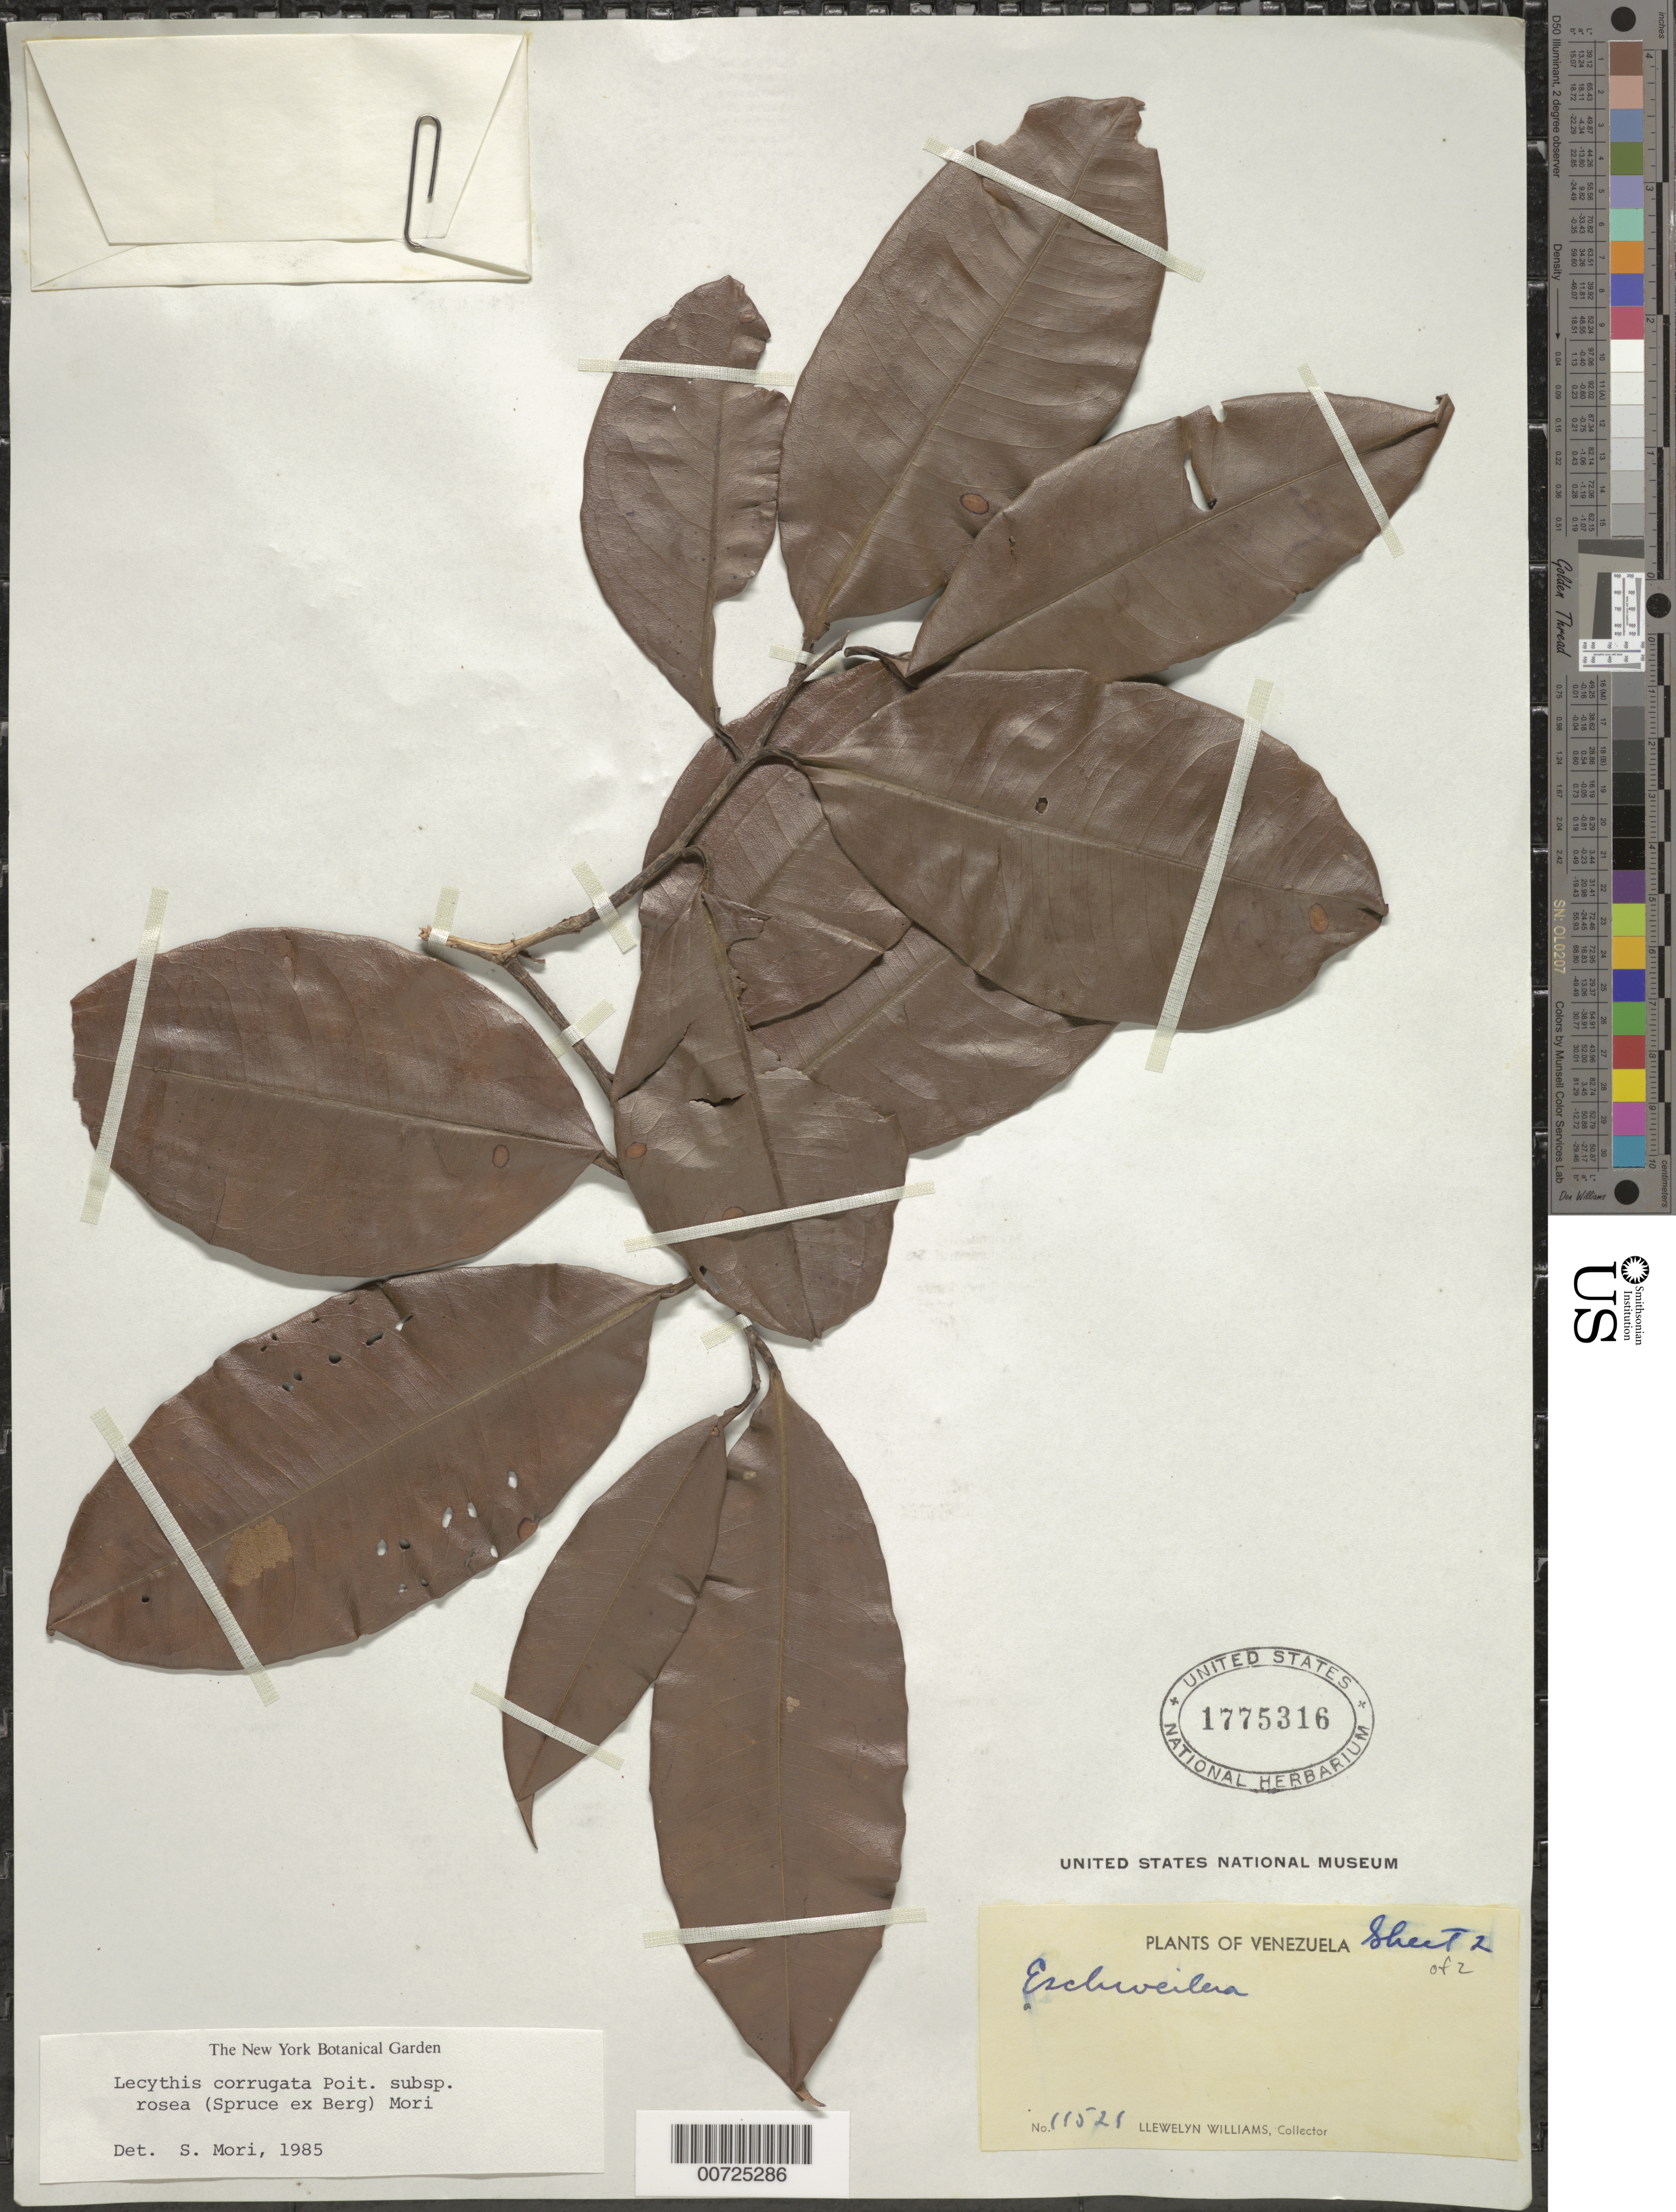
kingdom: Plantae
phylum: Tracheophyta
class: Magnoliopsida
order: Ericales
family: Lecythidaceae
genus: Lecythis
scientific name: Lecythis corrugata subsp. rosea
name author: (O. Berg) S.A. Mori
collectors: Ll. Williams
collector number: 11521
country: Venezuela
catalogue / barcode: US 1775316